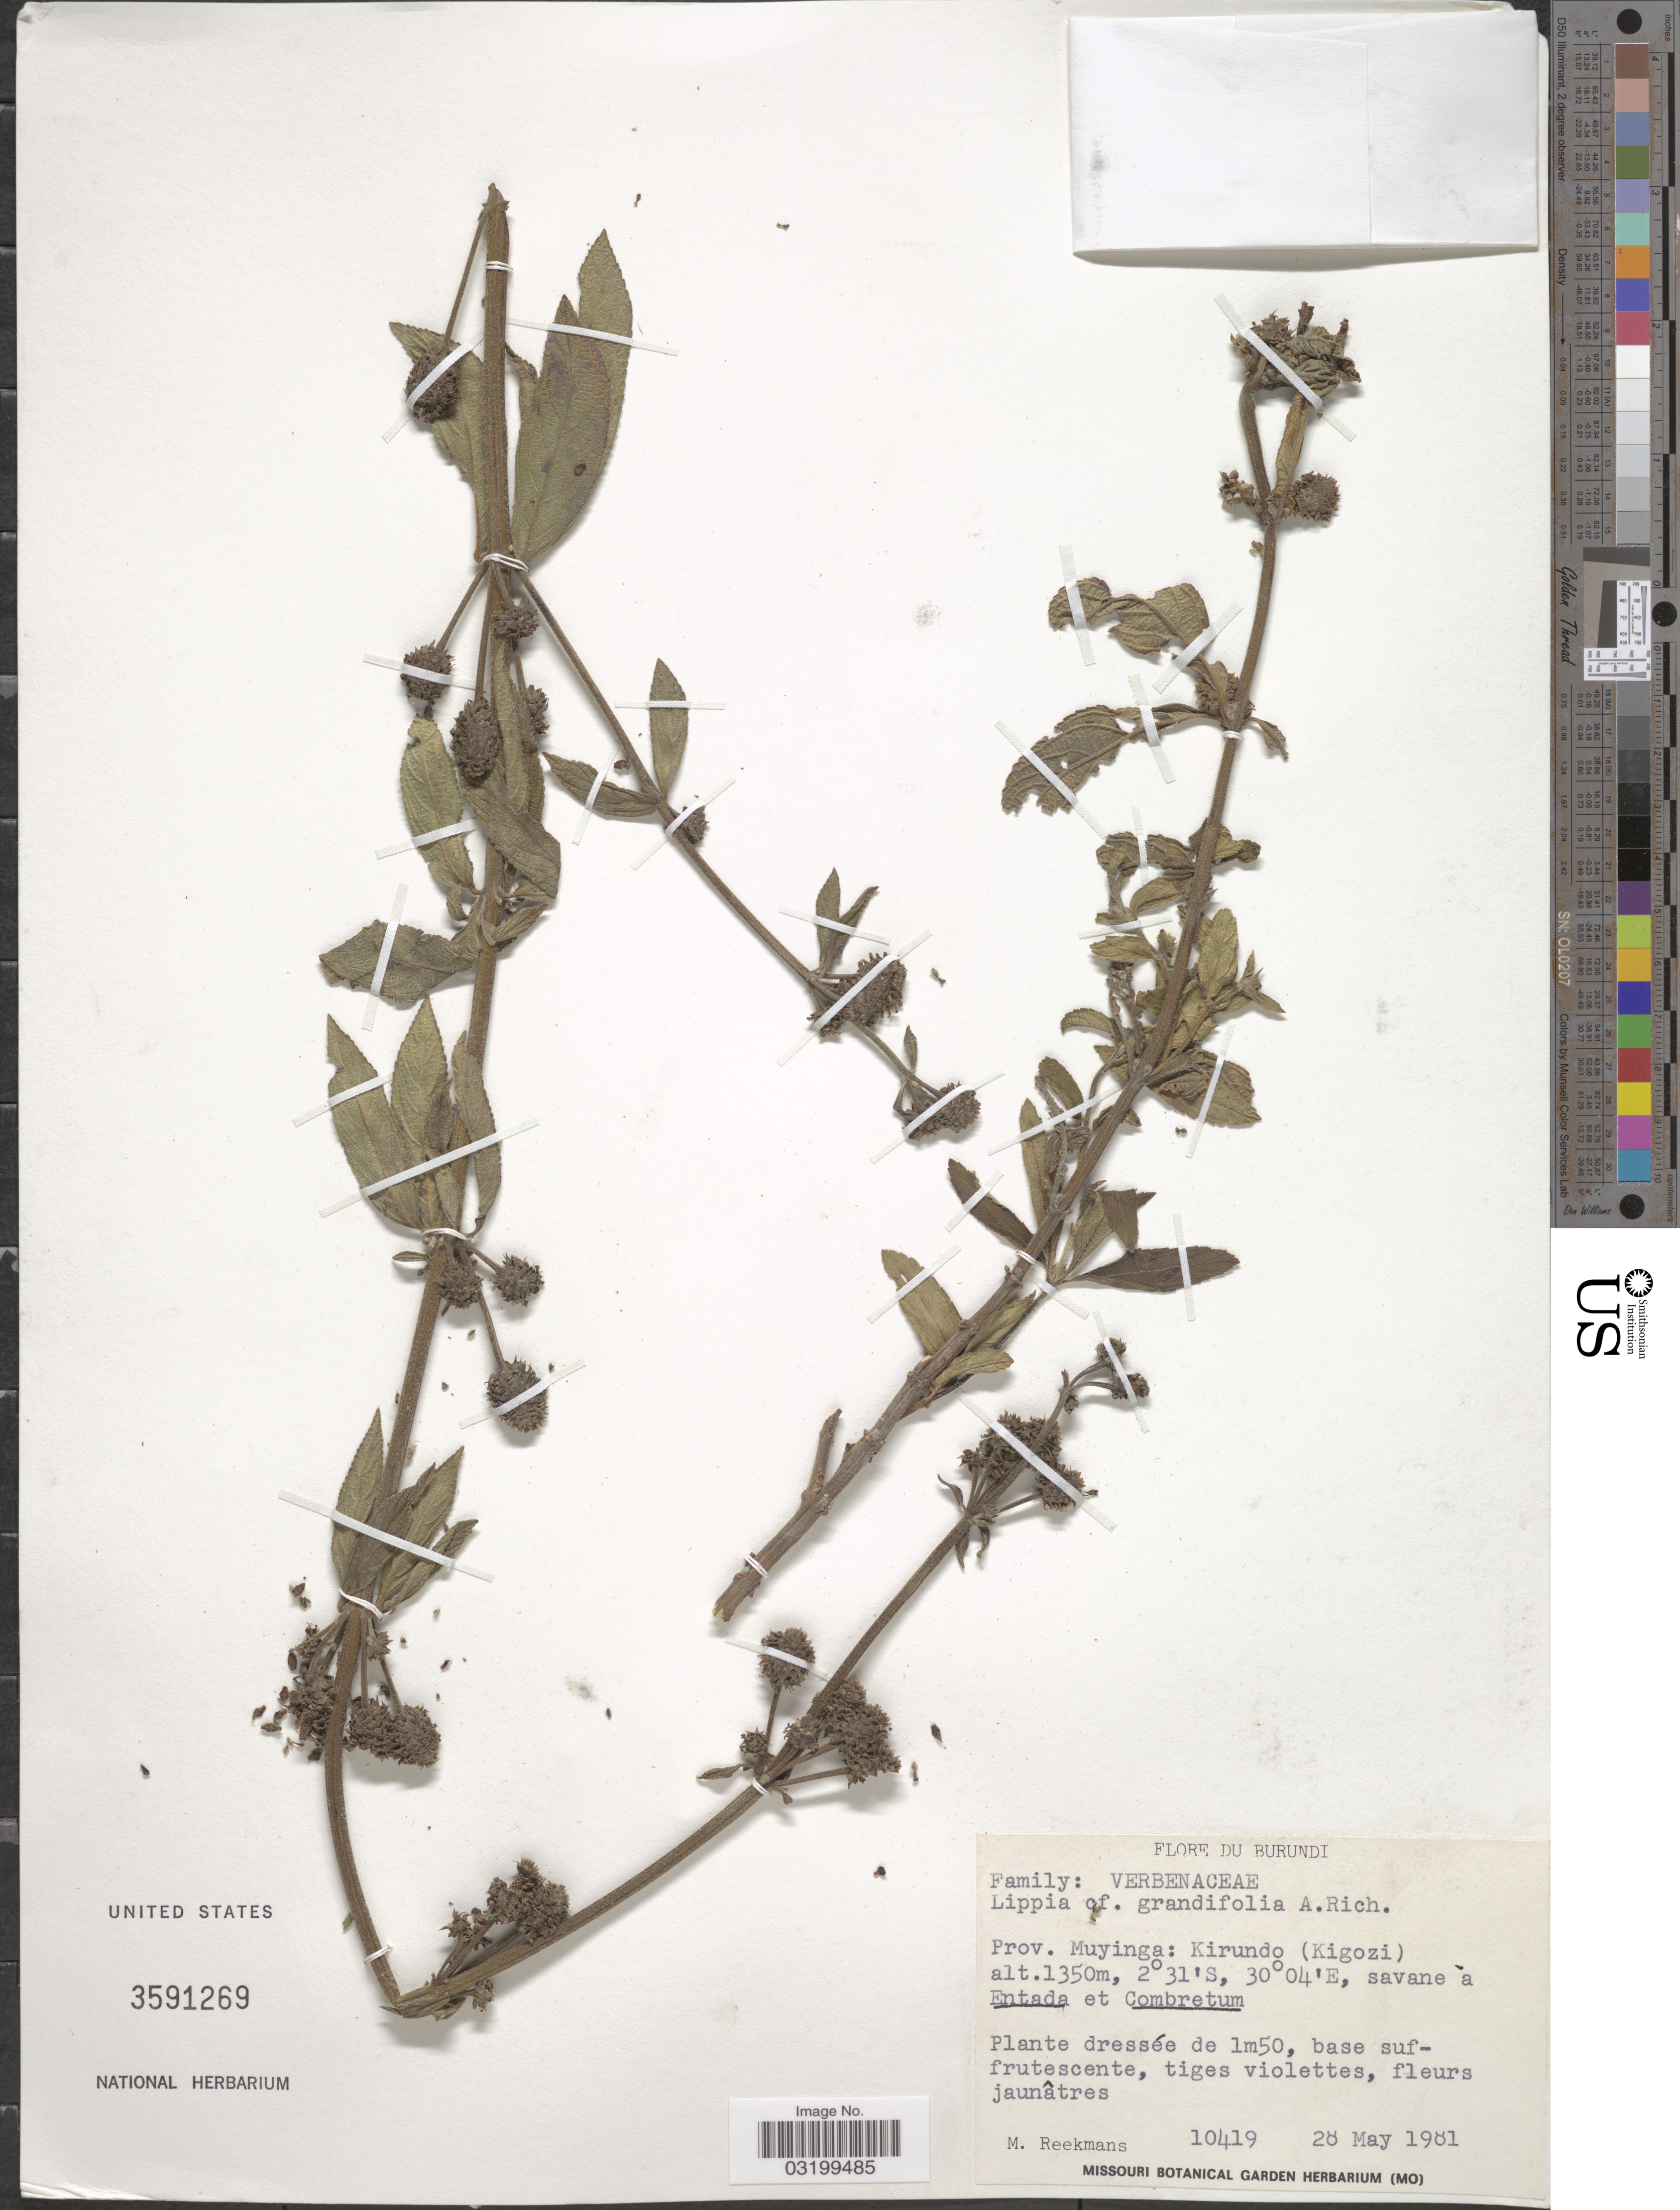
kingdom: Plantae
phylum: Tracheophyta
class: Magnoliopsida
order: Lamiales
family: Verbenaceae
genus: Lippia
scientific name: Lippia grandifolia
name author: Hochst. ex A. Rich.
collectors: M. Reekmans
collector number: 10419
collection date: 1981-05-28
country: Burundi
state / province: Muyinga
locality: Kirundo (Kigozi).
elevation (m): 1350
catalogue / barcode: US 3591269